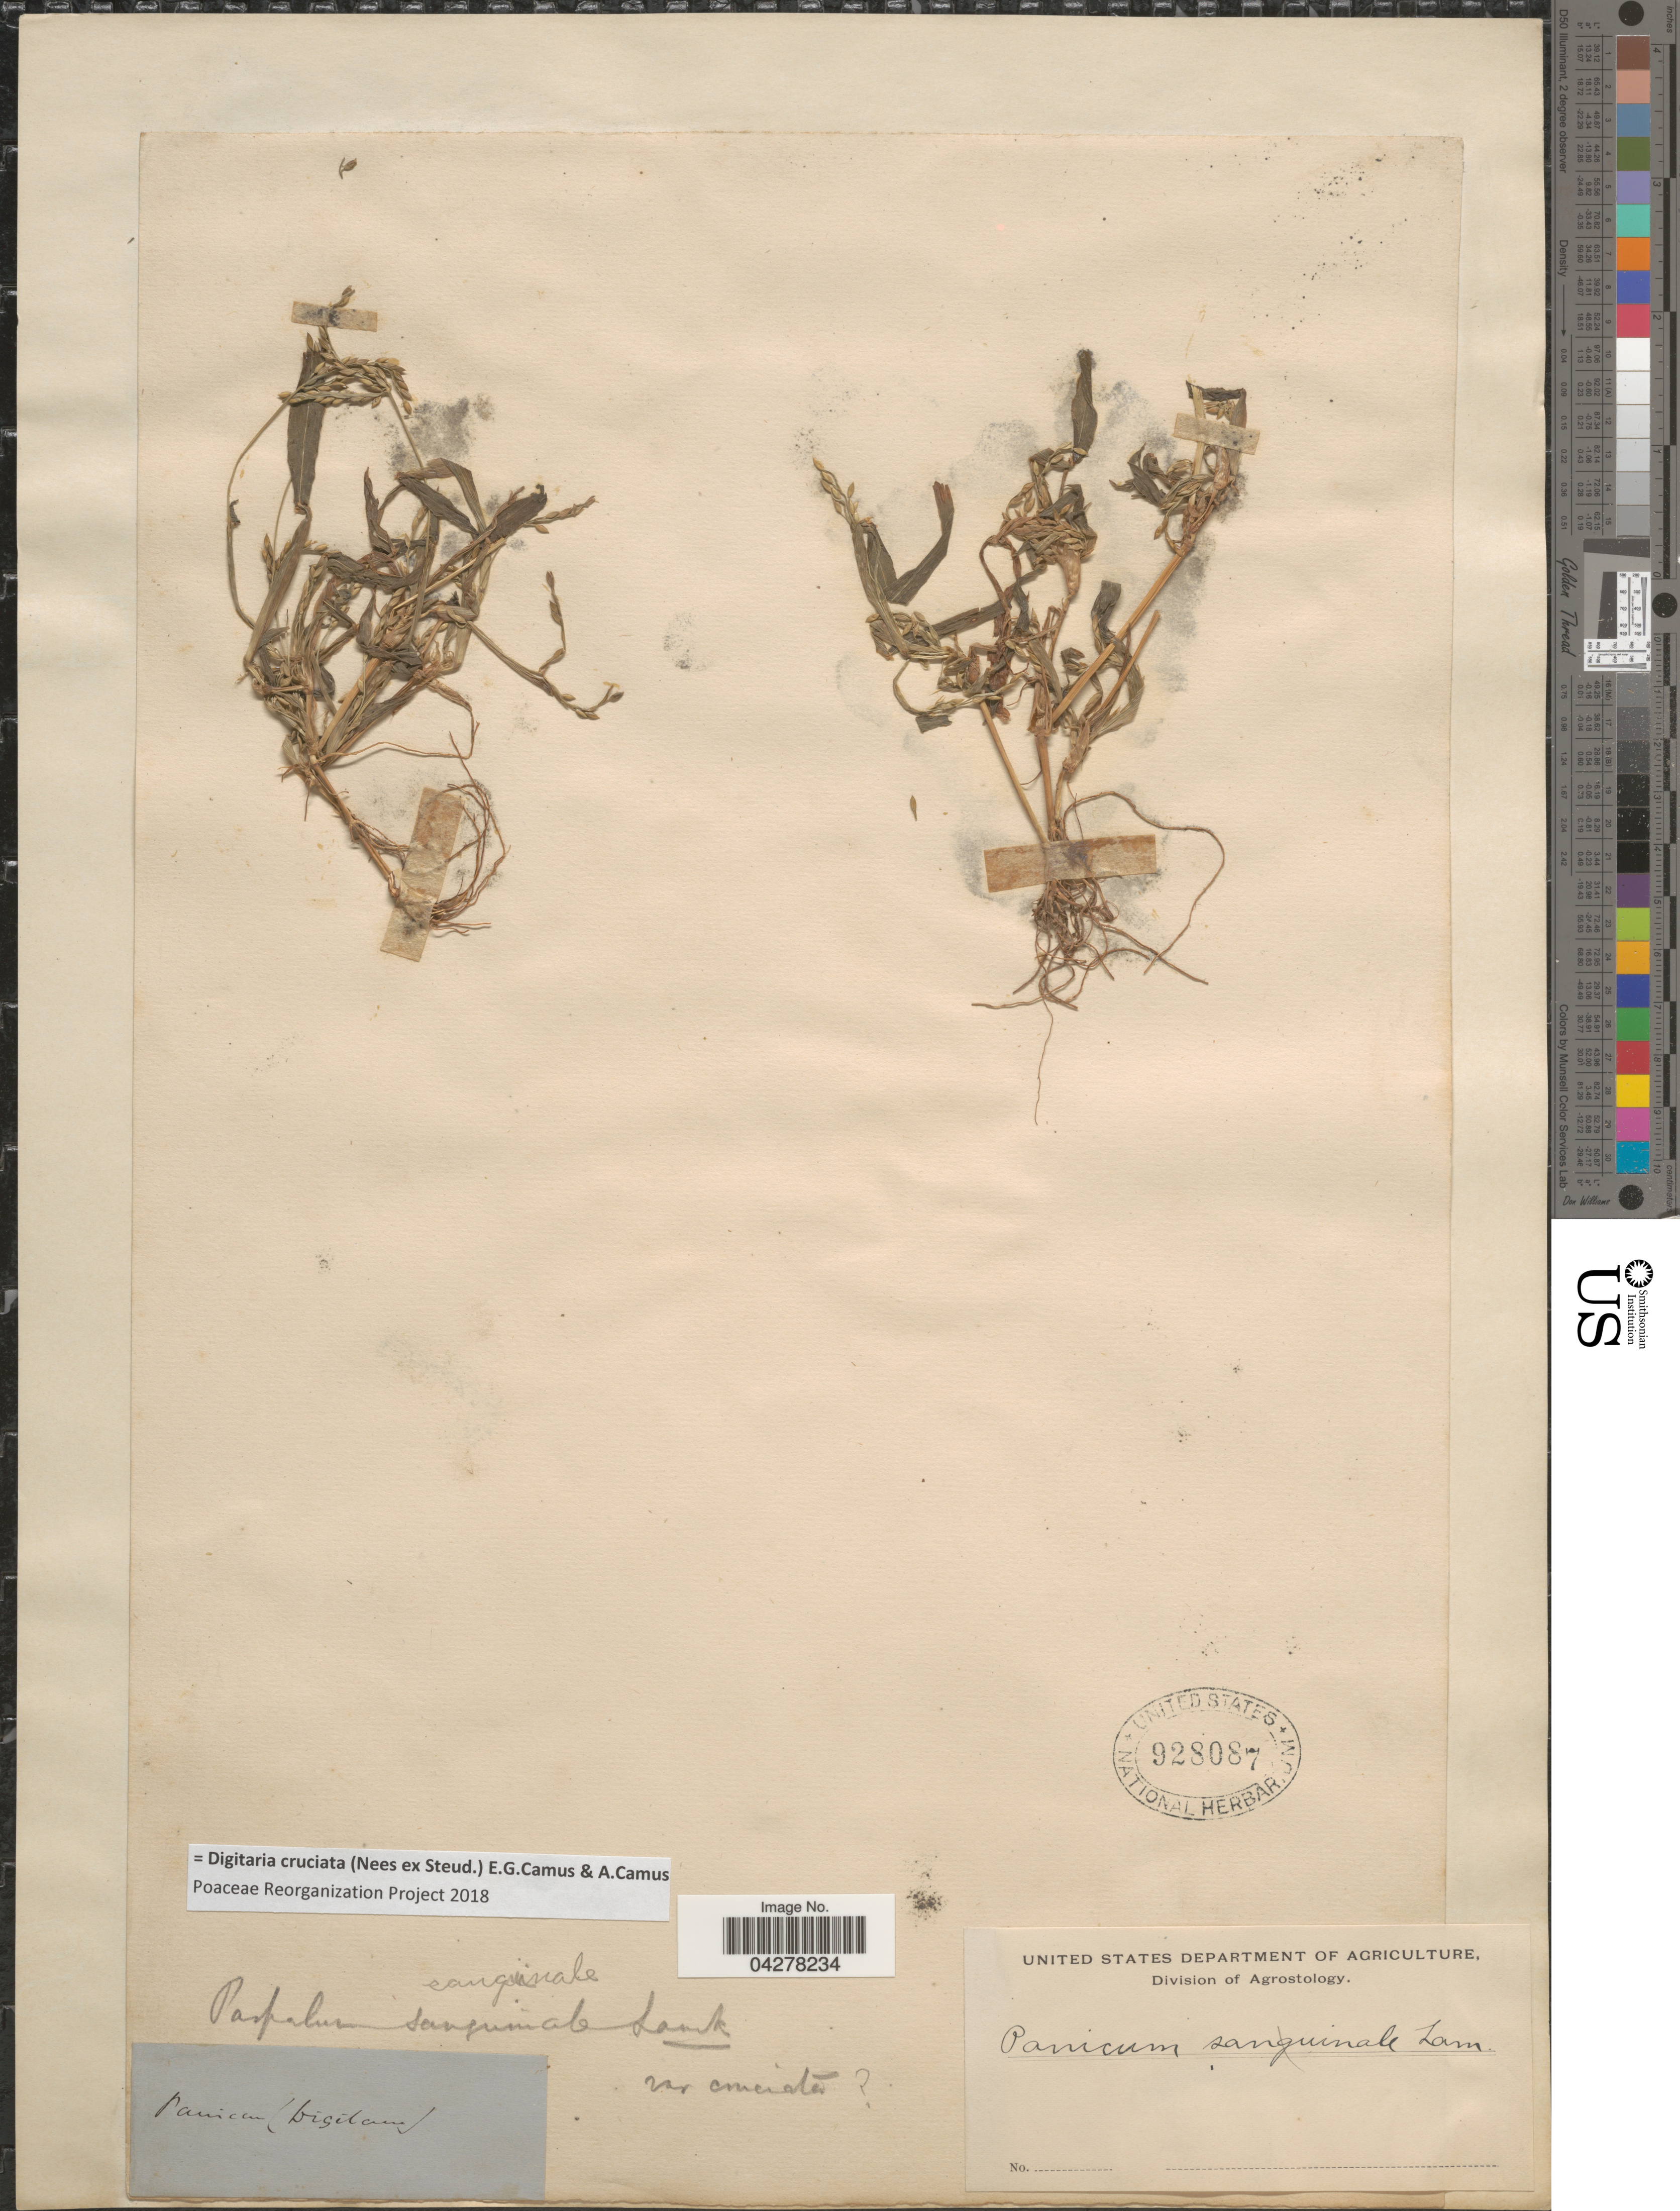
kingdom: Plantae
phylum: Tracheophyta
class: Liliopsida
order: Poales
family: Poaceae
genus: Digitaria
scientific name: Digitaria cruciata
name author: (Nees ex Steud.) A. Camus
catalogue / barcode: US 928087